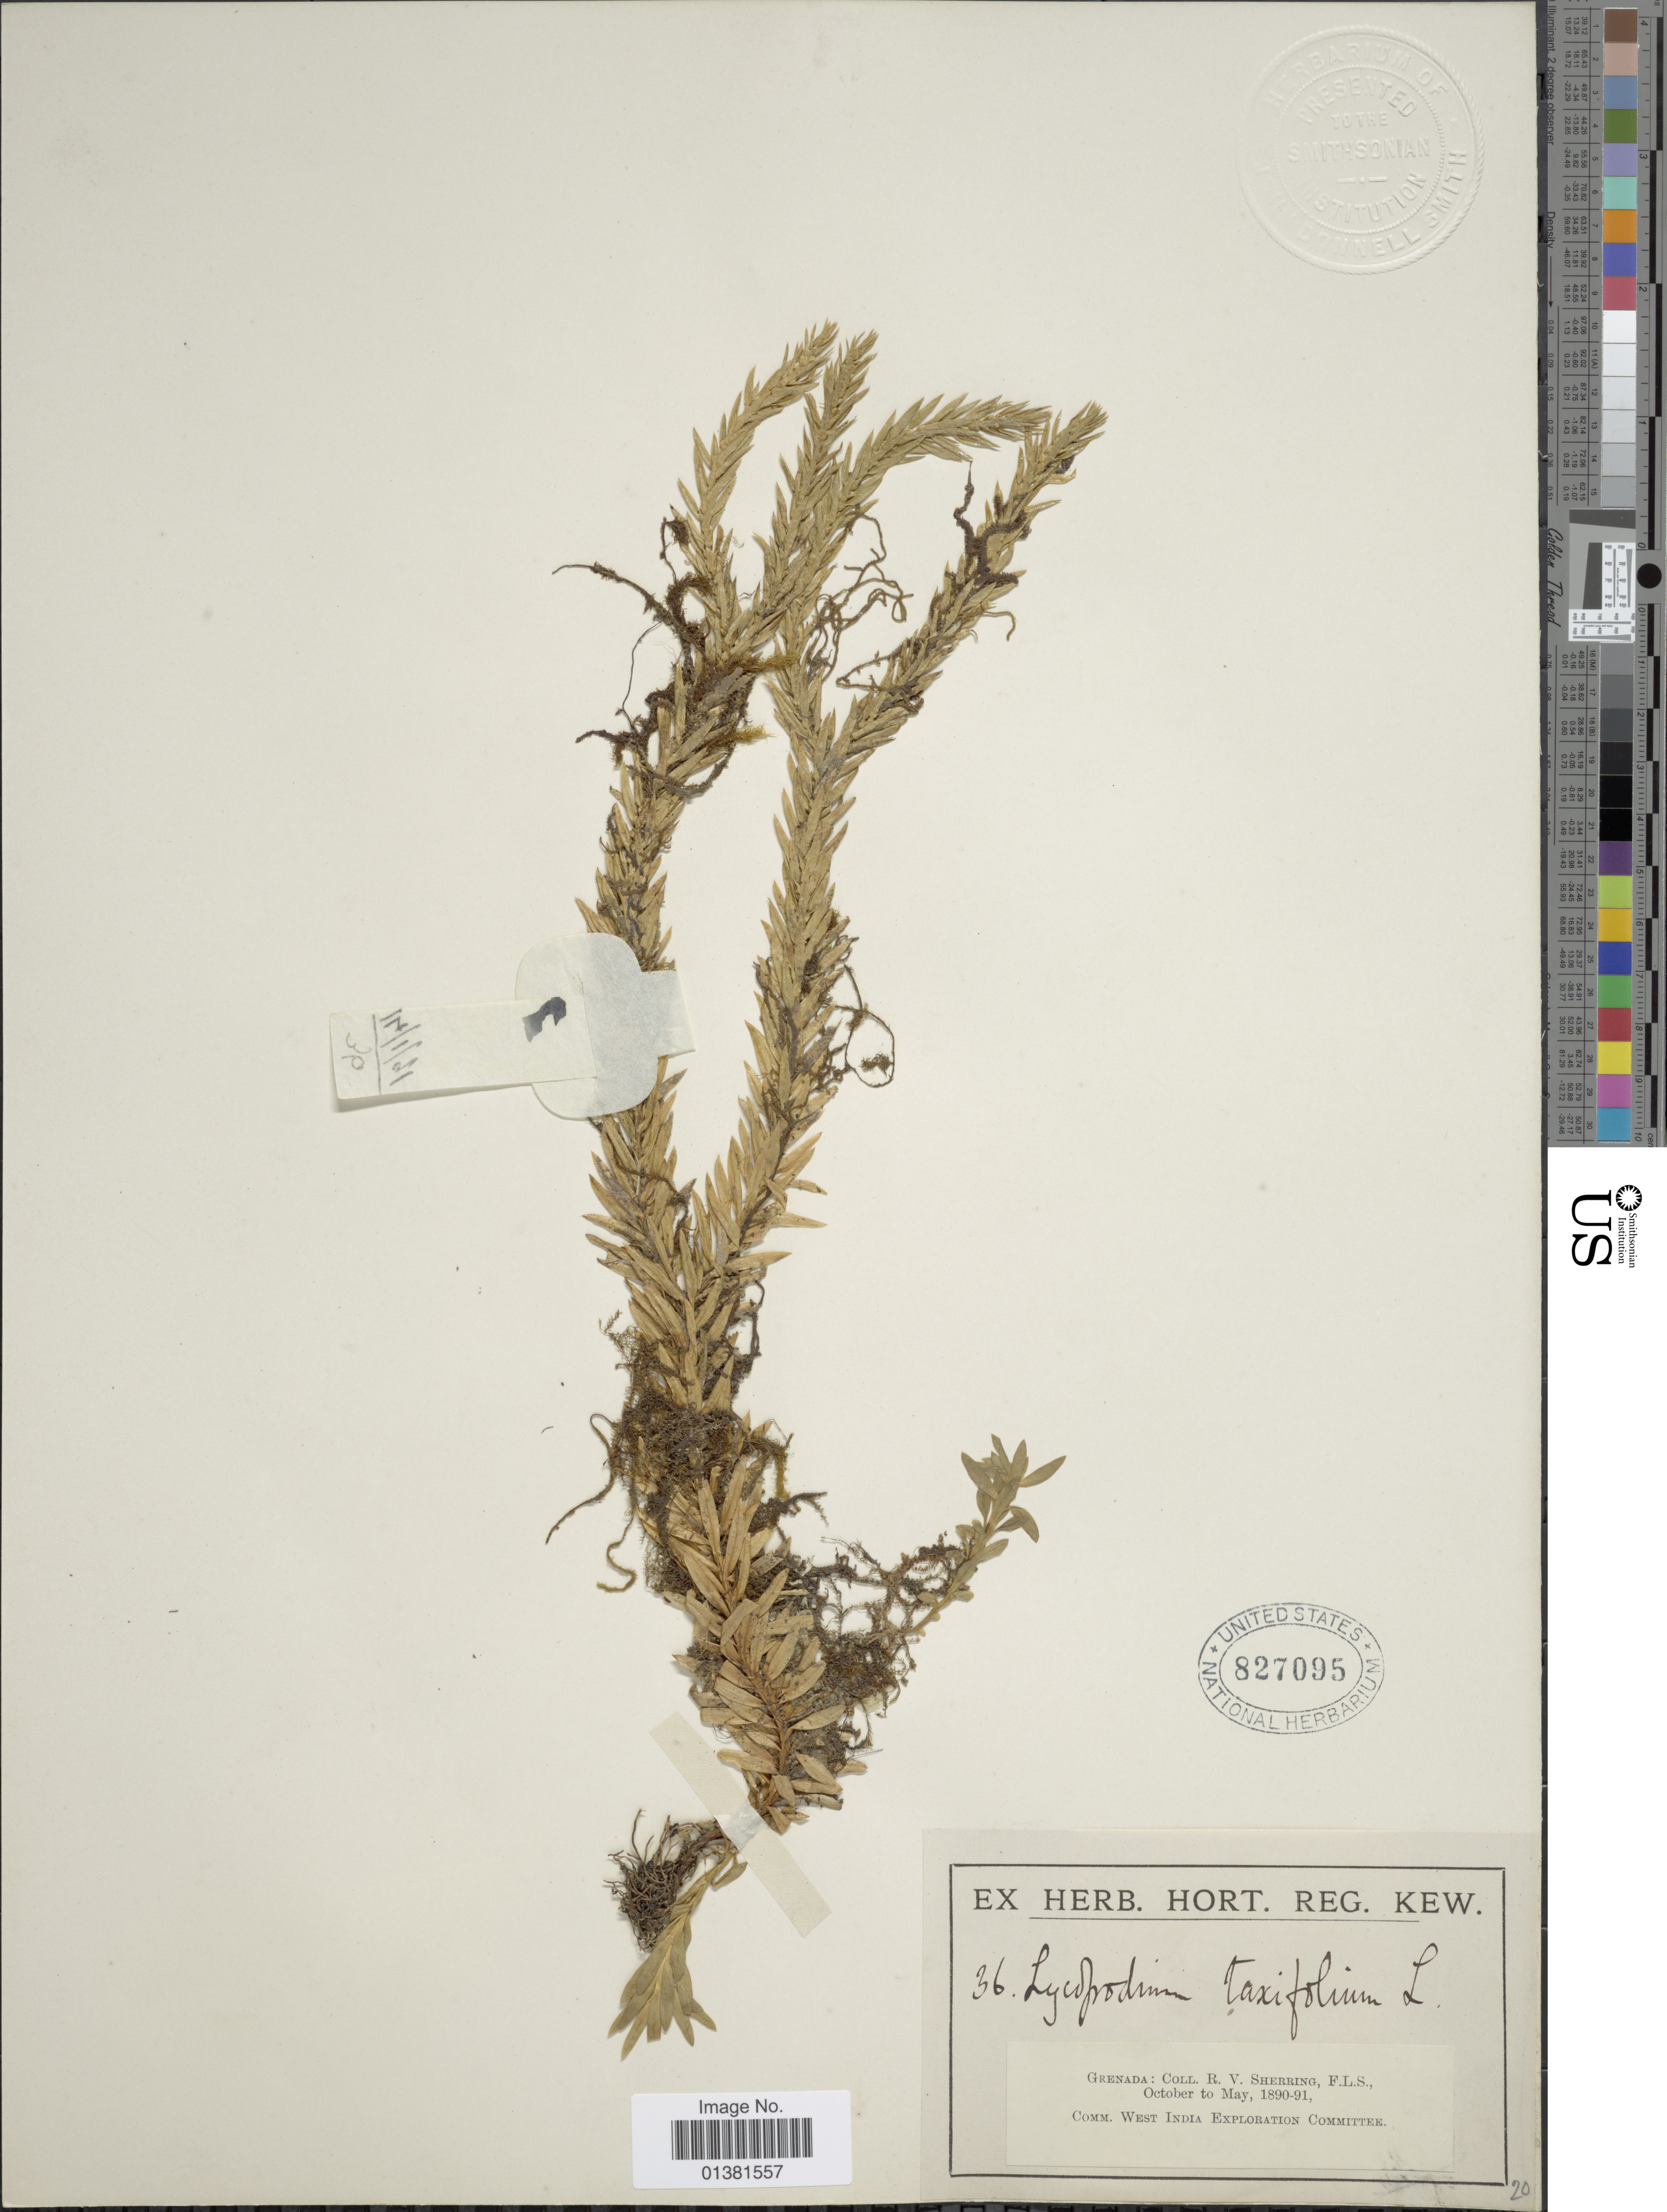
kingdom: Plantae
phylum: Tracheophyta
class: Lycopodiopsida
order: Lycopodiales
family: Lycopodiaceae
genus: Phlegmariurus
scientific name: Phlegmariurus taxifolius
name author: (Sw.) Á. Löve & D. Löve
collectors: R. Sherring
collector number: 36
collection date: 1890-05/1891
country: Grenada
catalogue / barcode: US 827095